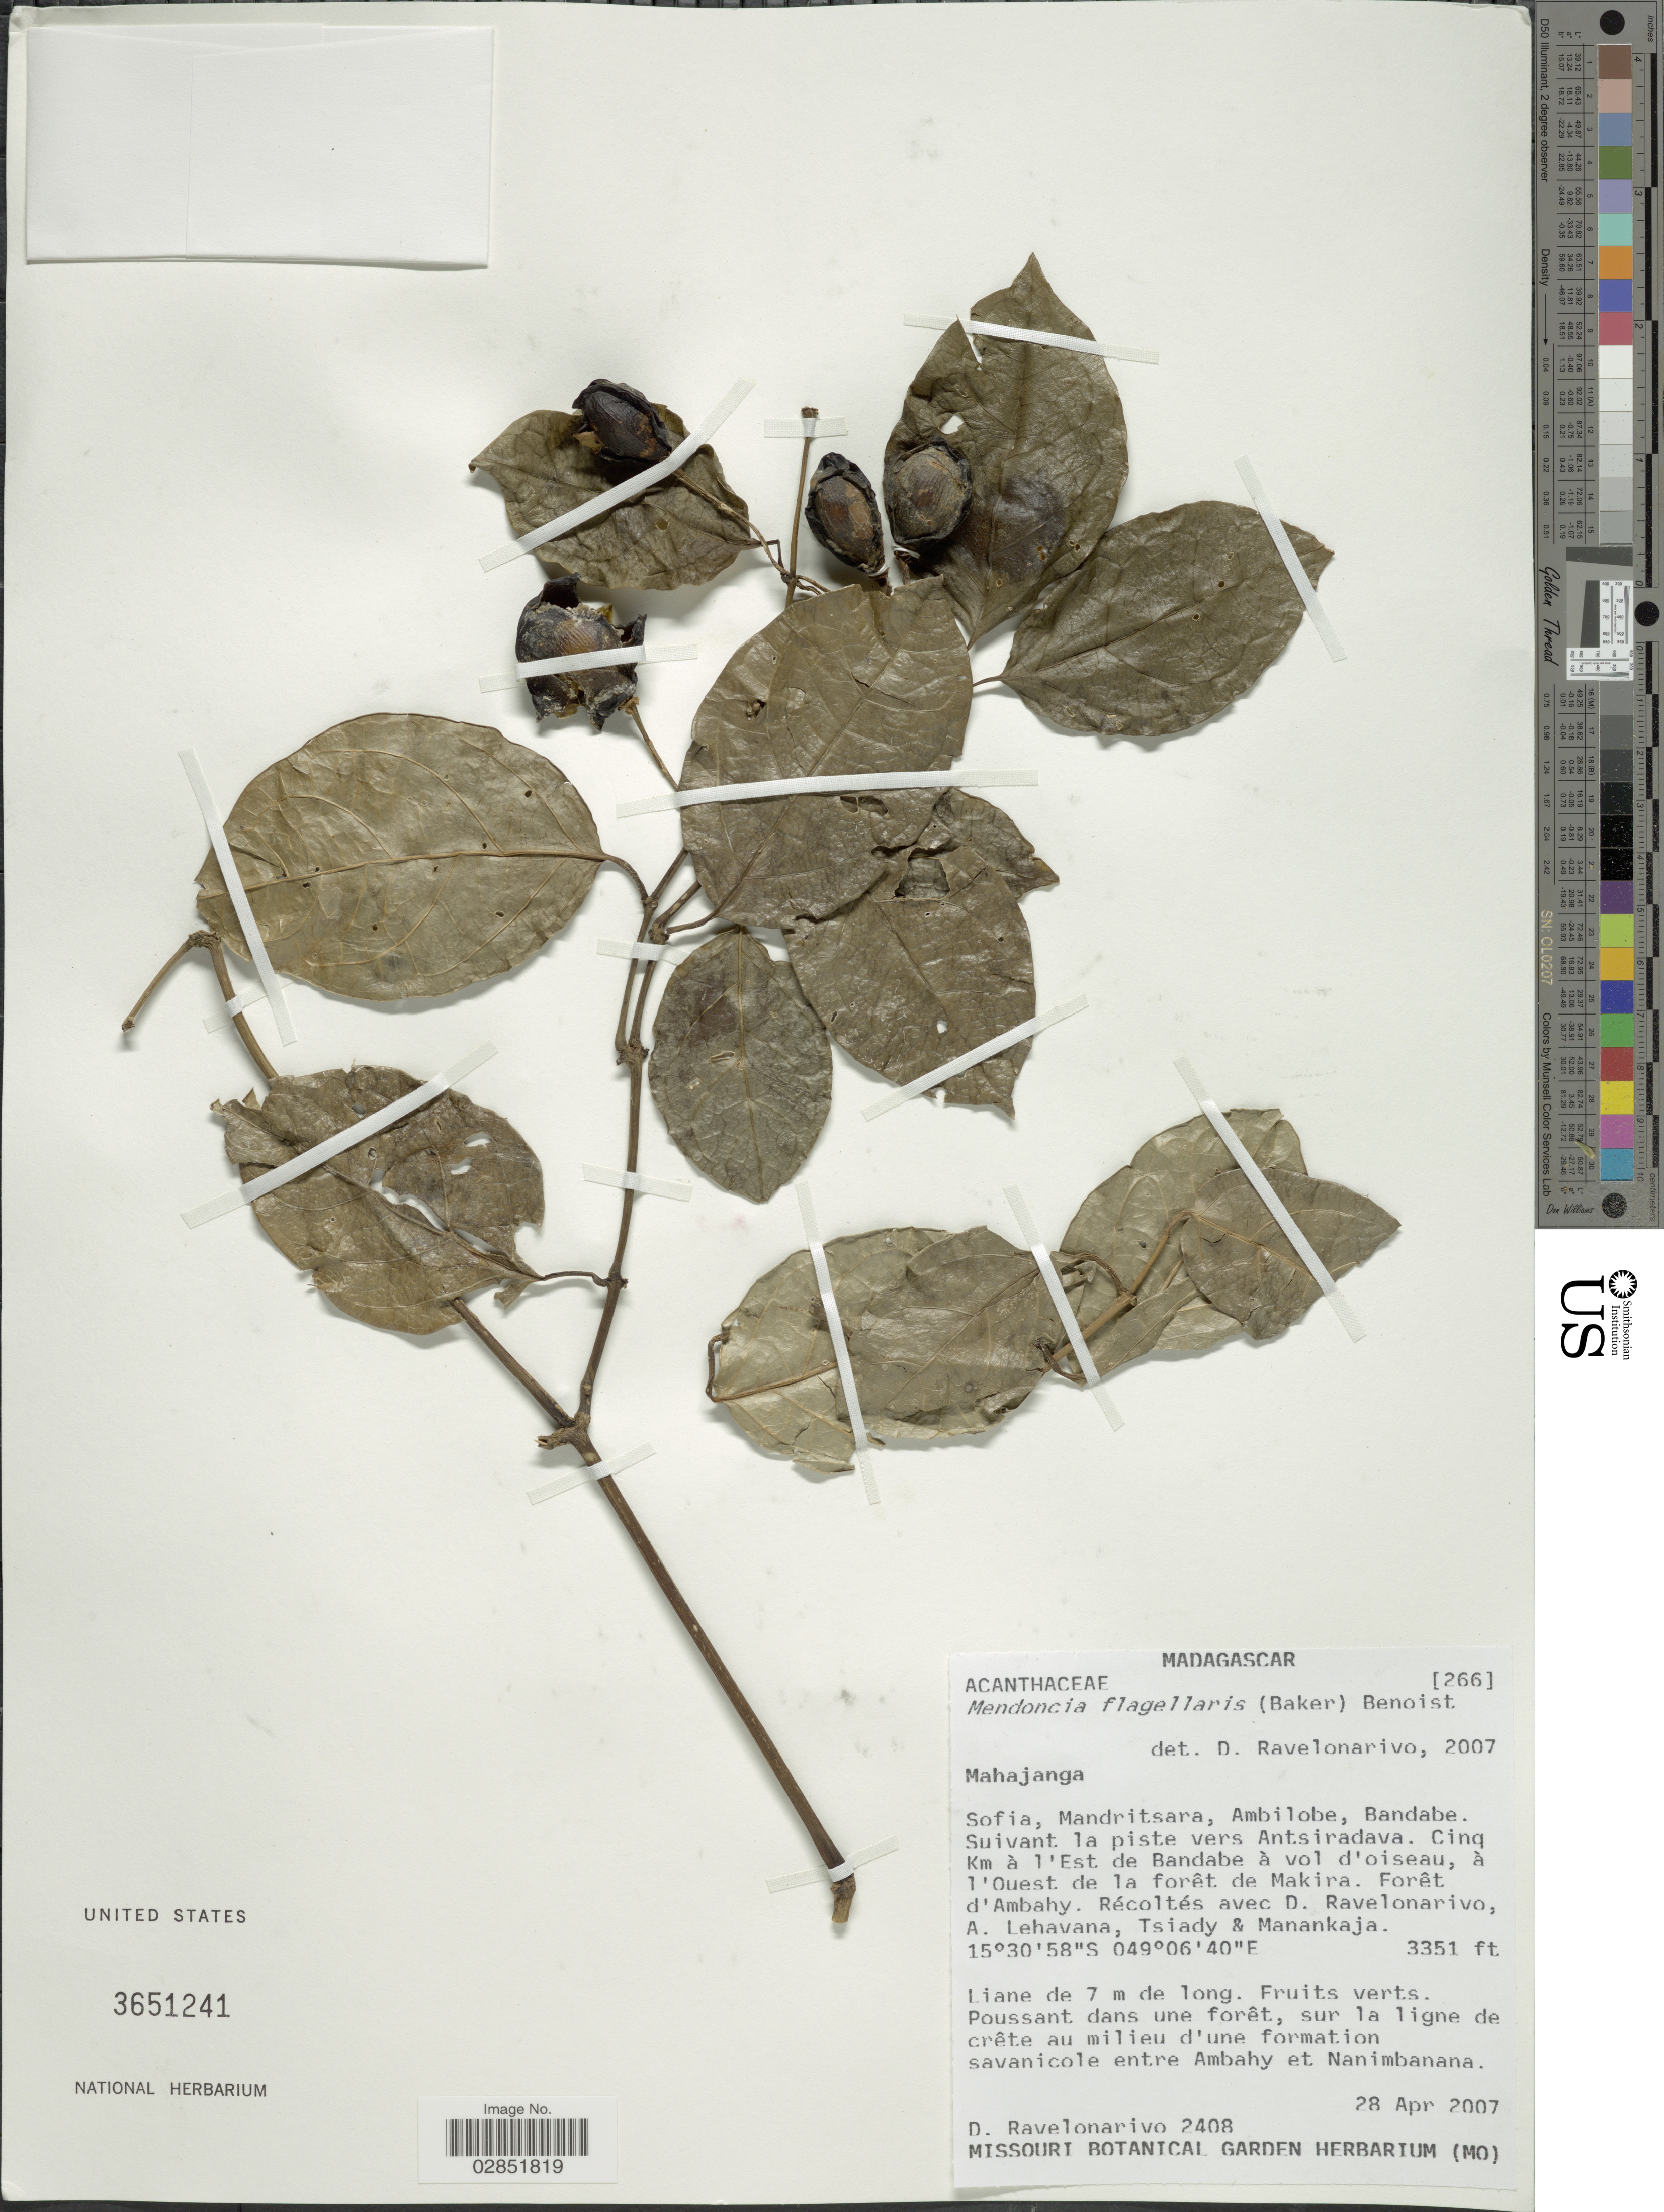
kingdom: Plantae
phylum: Tracheophyta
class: Magnoliopsida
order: Lamiales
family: Acanthaceae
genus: Mendoncia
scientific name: Mendoncia flagellaris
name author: (Baker) Benoist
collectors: D. Ravelonarivo, A. Lehavana, -. Tsiady & Manankaja, --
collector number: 2408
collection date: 2007-04-28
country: Madagascar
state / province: Sofia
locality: Sofia, Mandritsara, Ambilobe, Bandabe. Suivant la piste vers Antsiradava. Cinq Km à l'Est de Bandabe à vol d'oiseau, à l'Ouest de la forêt de Makira. Forêt de Ambahy.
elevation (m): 1021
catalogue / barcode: US 3651241